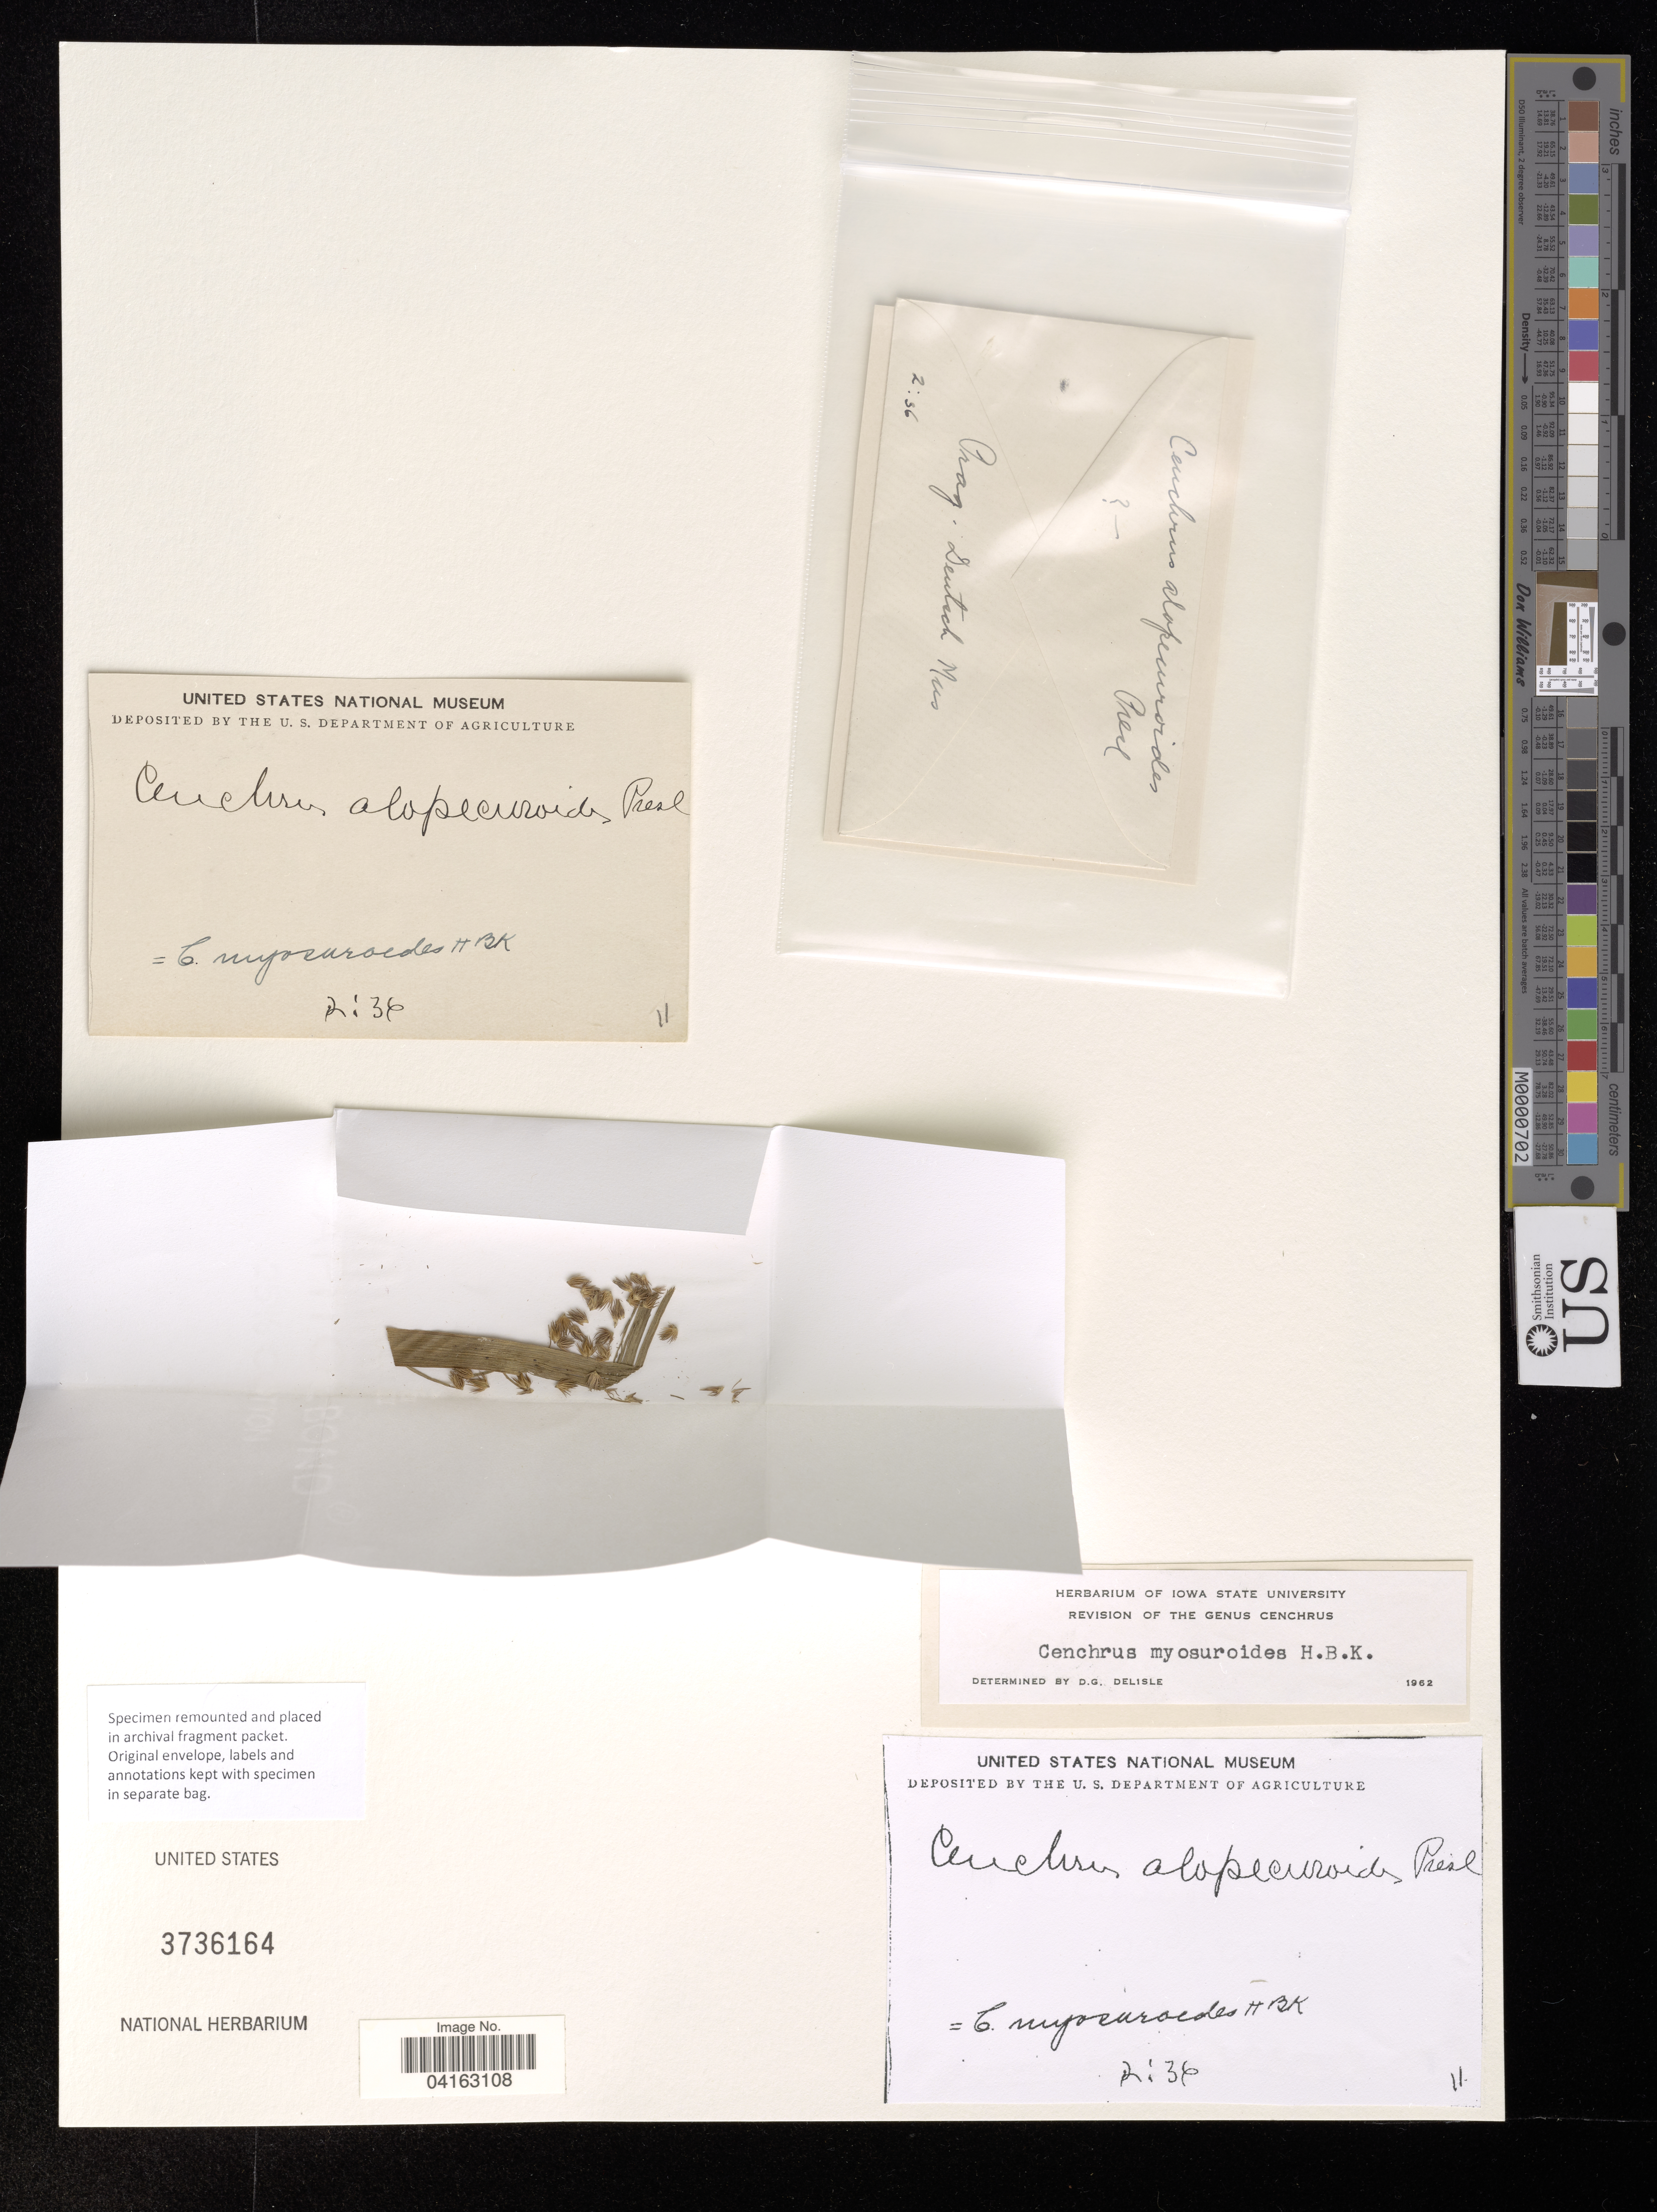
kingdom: Plantae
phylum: Tracheophyta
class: Liliopsida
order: Poales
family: Poaceae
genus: Cenchrus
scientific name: Cenchrus alopecuroides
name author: Thunb.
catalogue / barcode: US 3736164